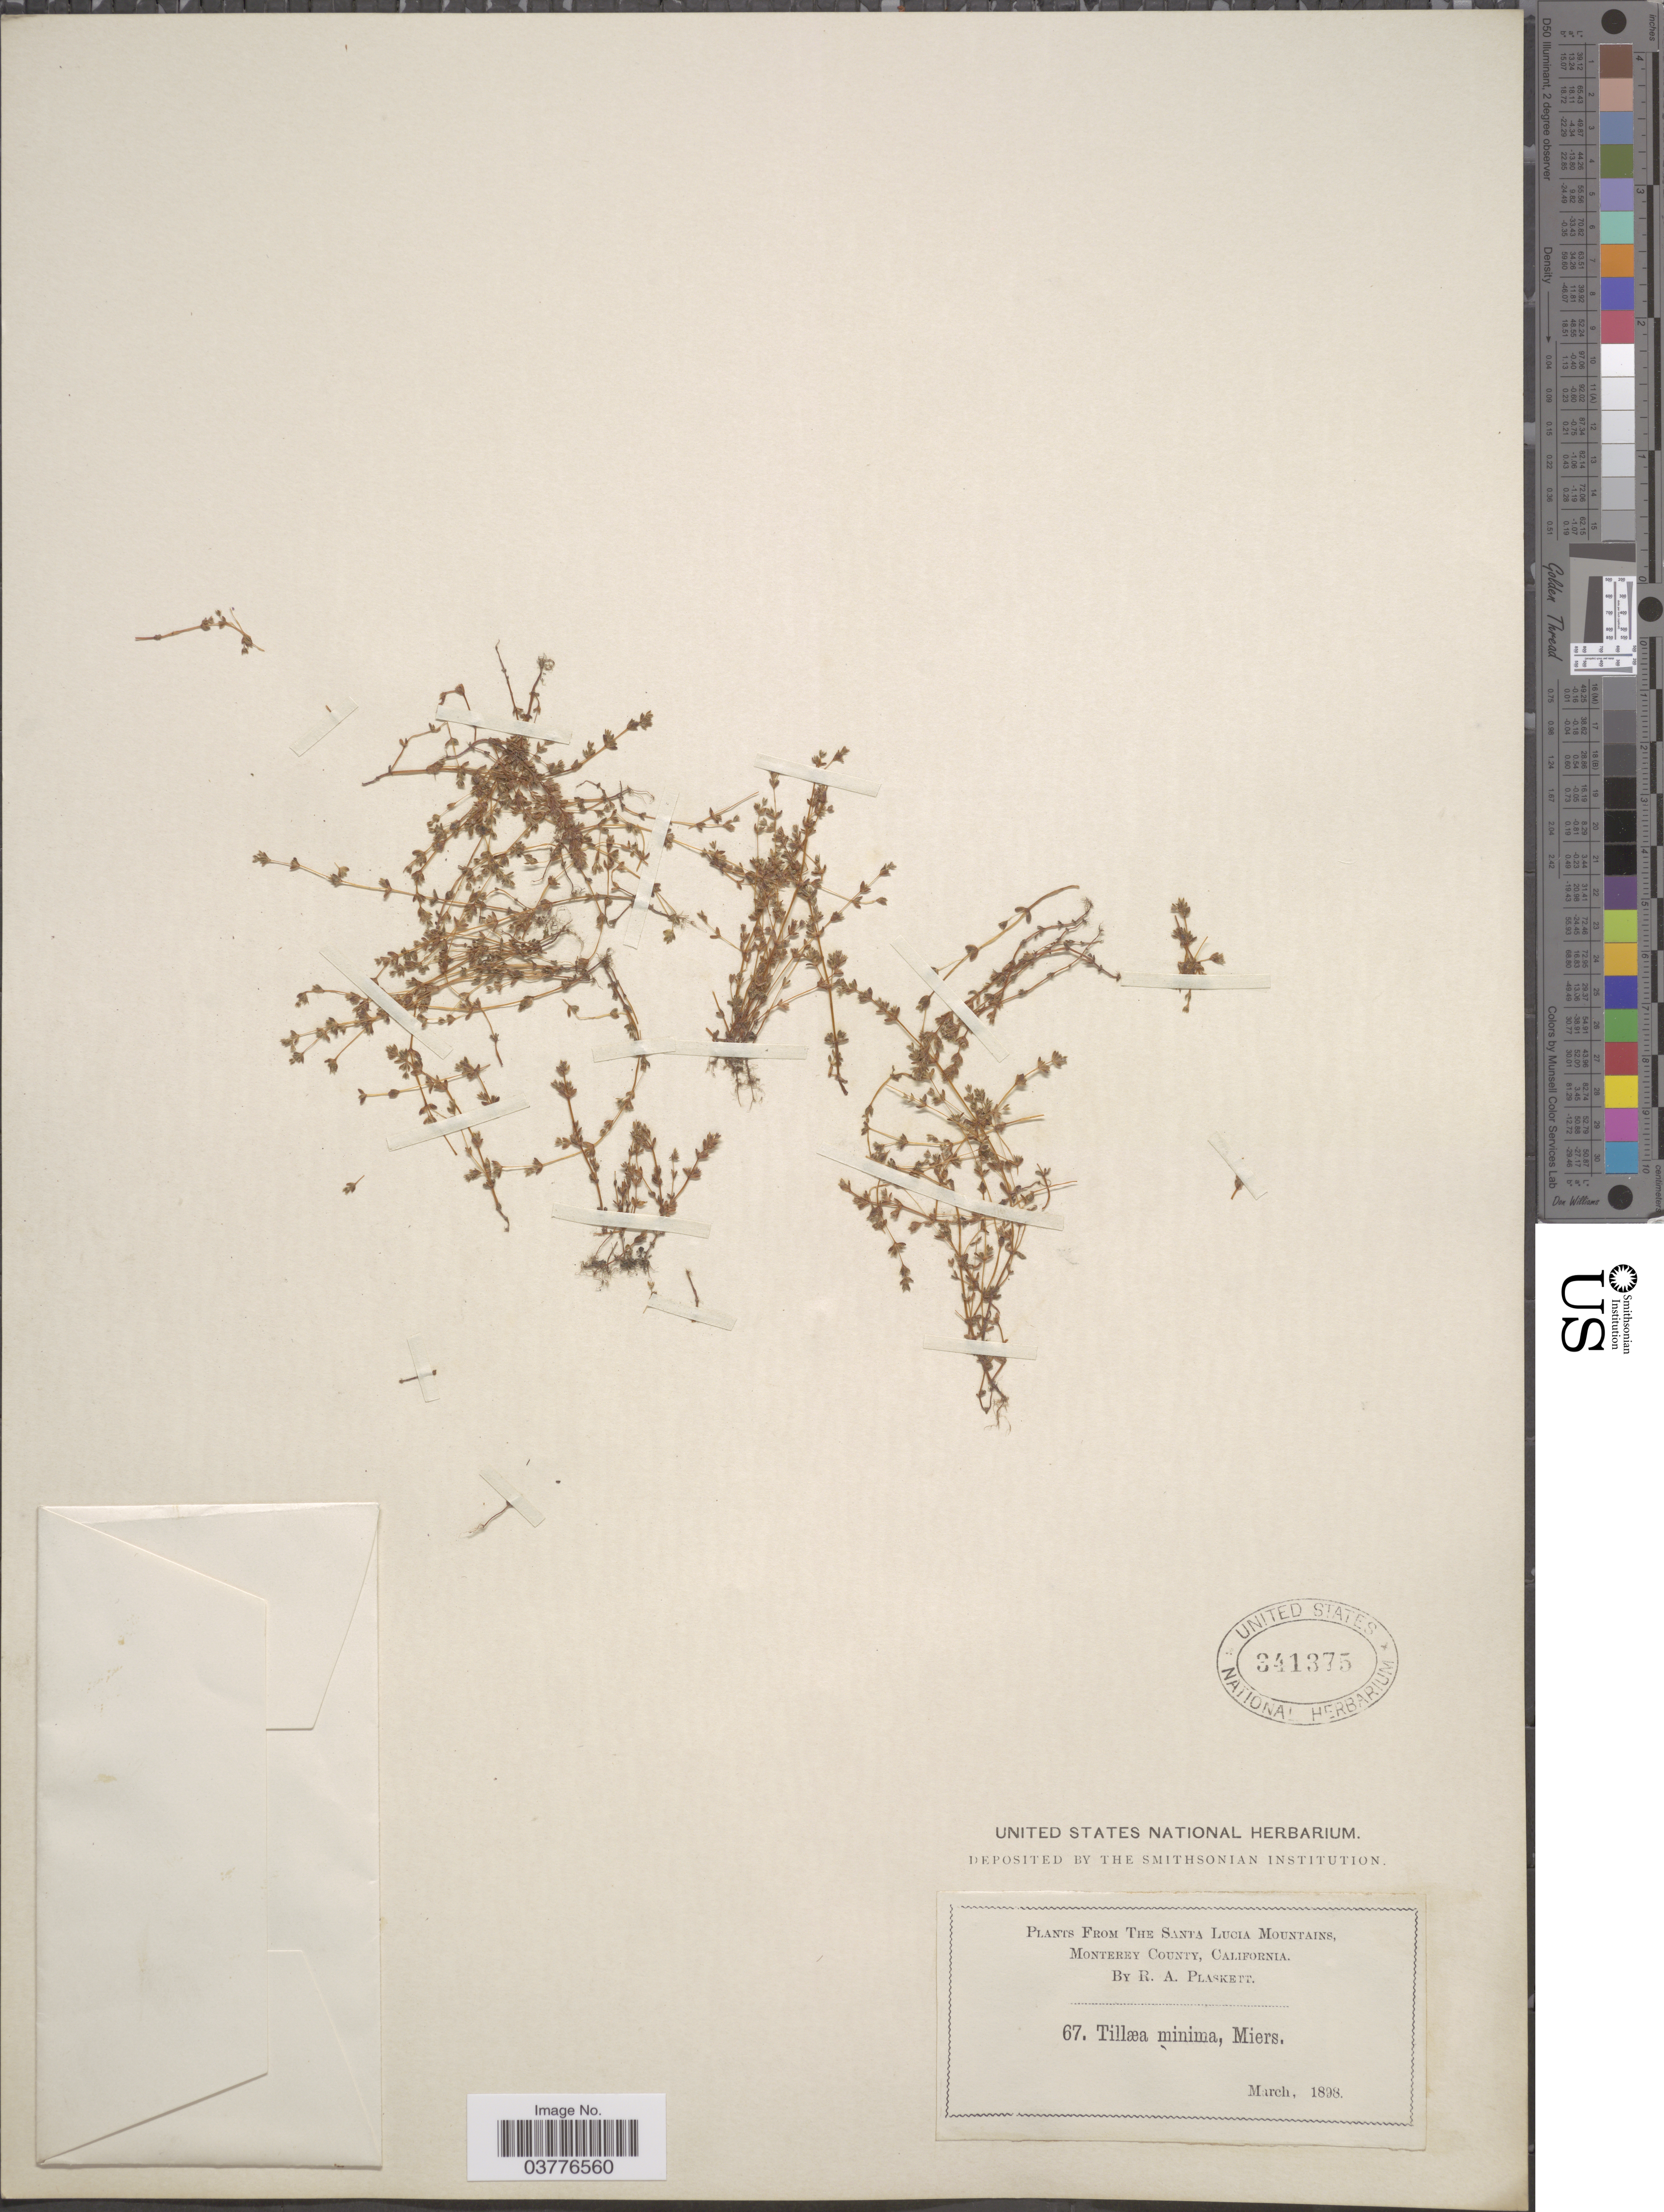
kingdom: Plantae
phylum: Tracheophyta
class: Magnoliopsida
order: Saxifragales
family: Crassulaceae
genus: Crassula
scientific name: Crassula connata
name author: (Ruiz & Pav.) A. Berger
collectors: R. Plaskett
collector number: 67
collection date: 1898-03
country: United States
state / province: California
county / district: Monterey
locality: Santa Lucia Mountains, Monterey County.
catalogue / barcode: US 341375